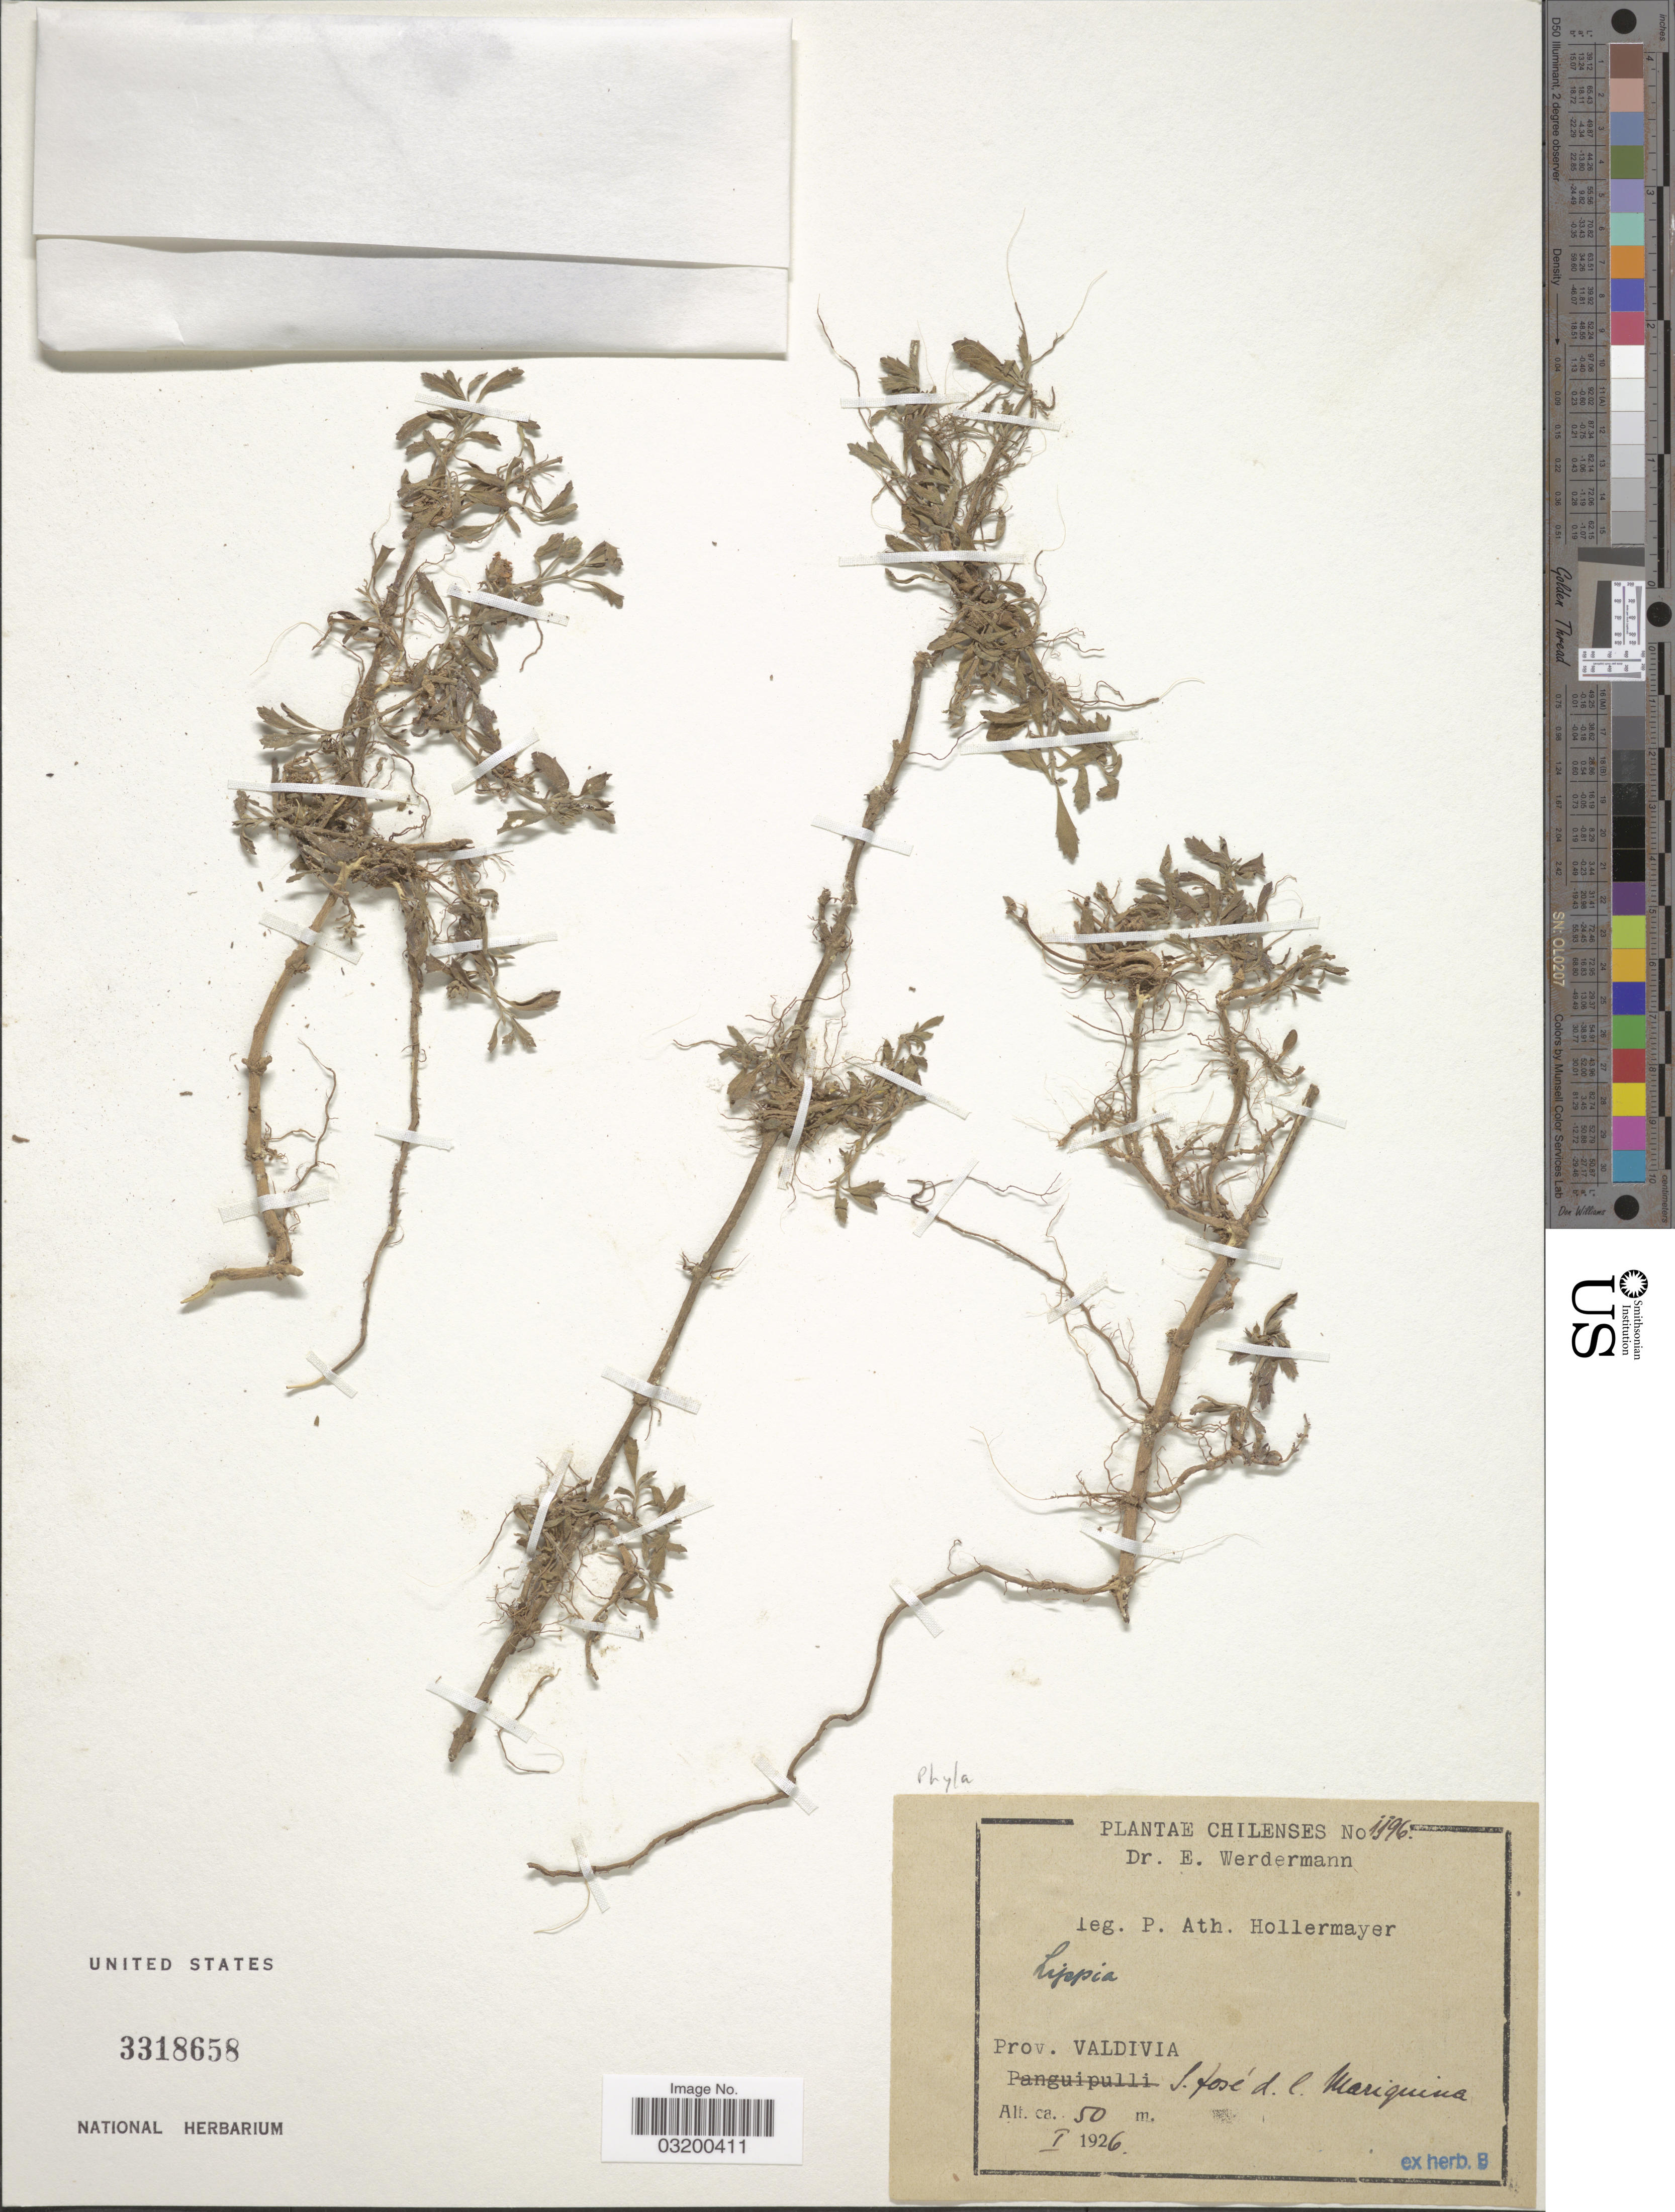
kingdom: Plantae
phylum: Tracheophyta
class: Magnoliopsida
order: Lamiales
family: Verbenaceae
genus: Phyla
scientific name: Phyla sp.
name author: Lour.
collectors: P. Hollermayer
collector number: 1196*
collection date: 1926-01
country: Chile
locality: Prov. Valdivia. S. José d.l. Mariquina.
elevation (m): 50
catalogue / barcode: US 3318658